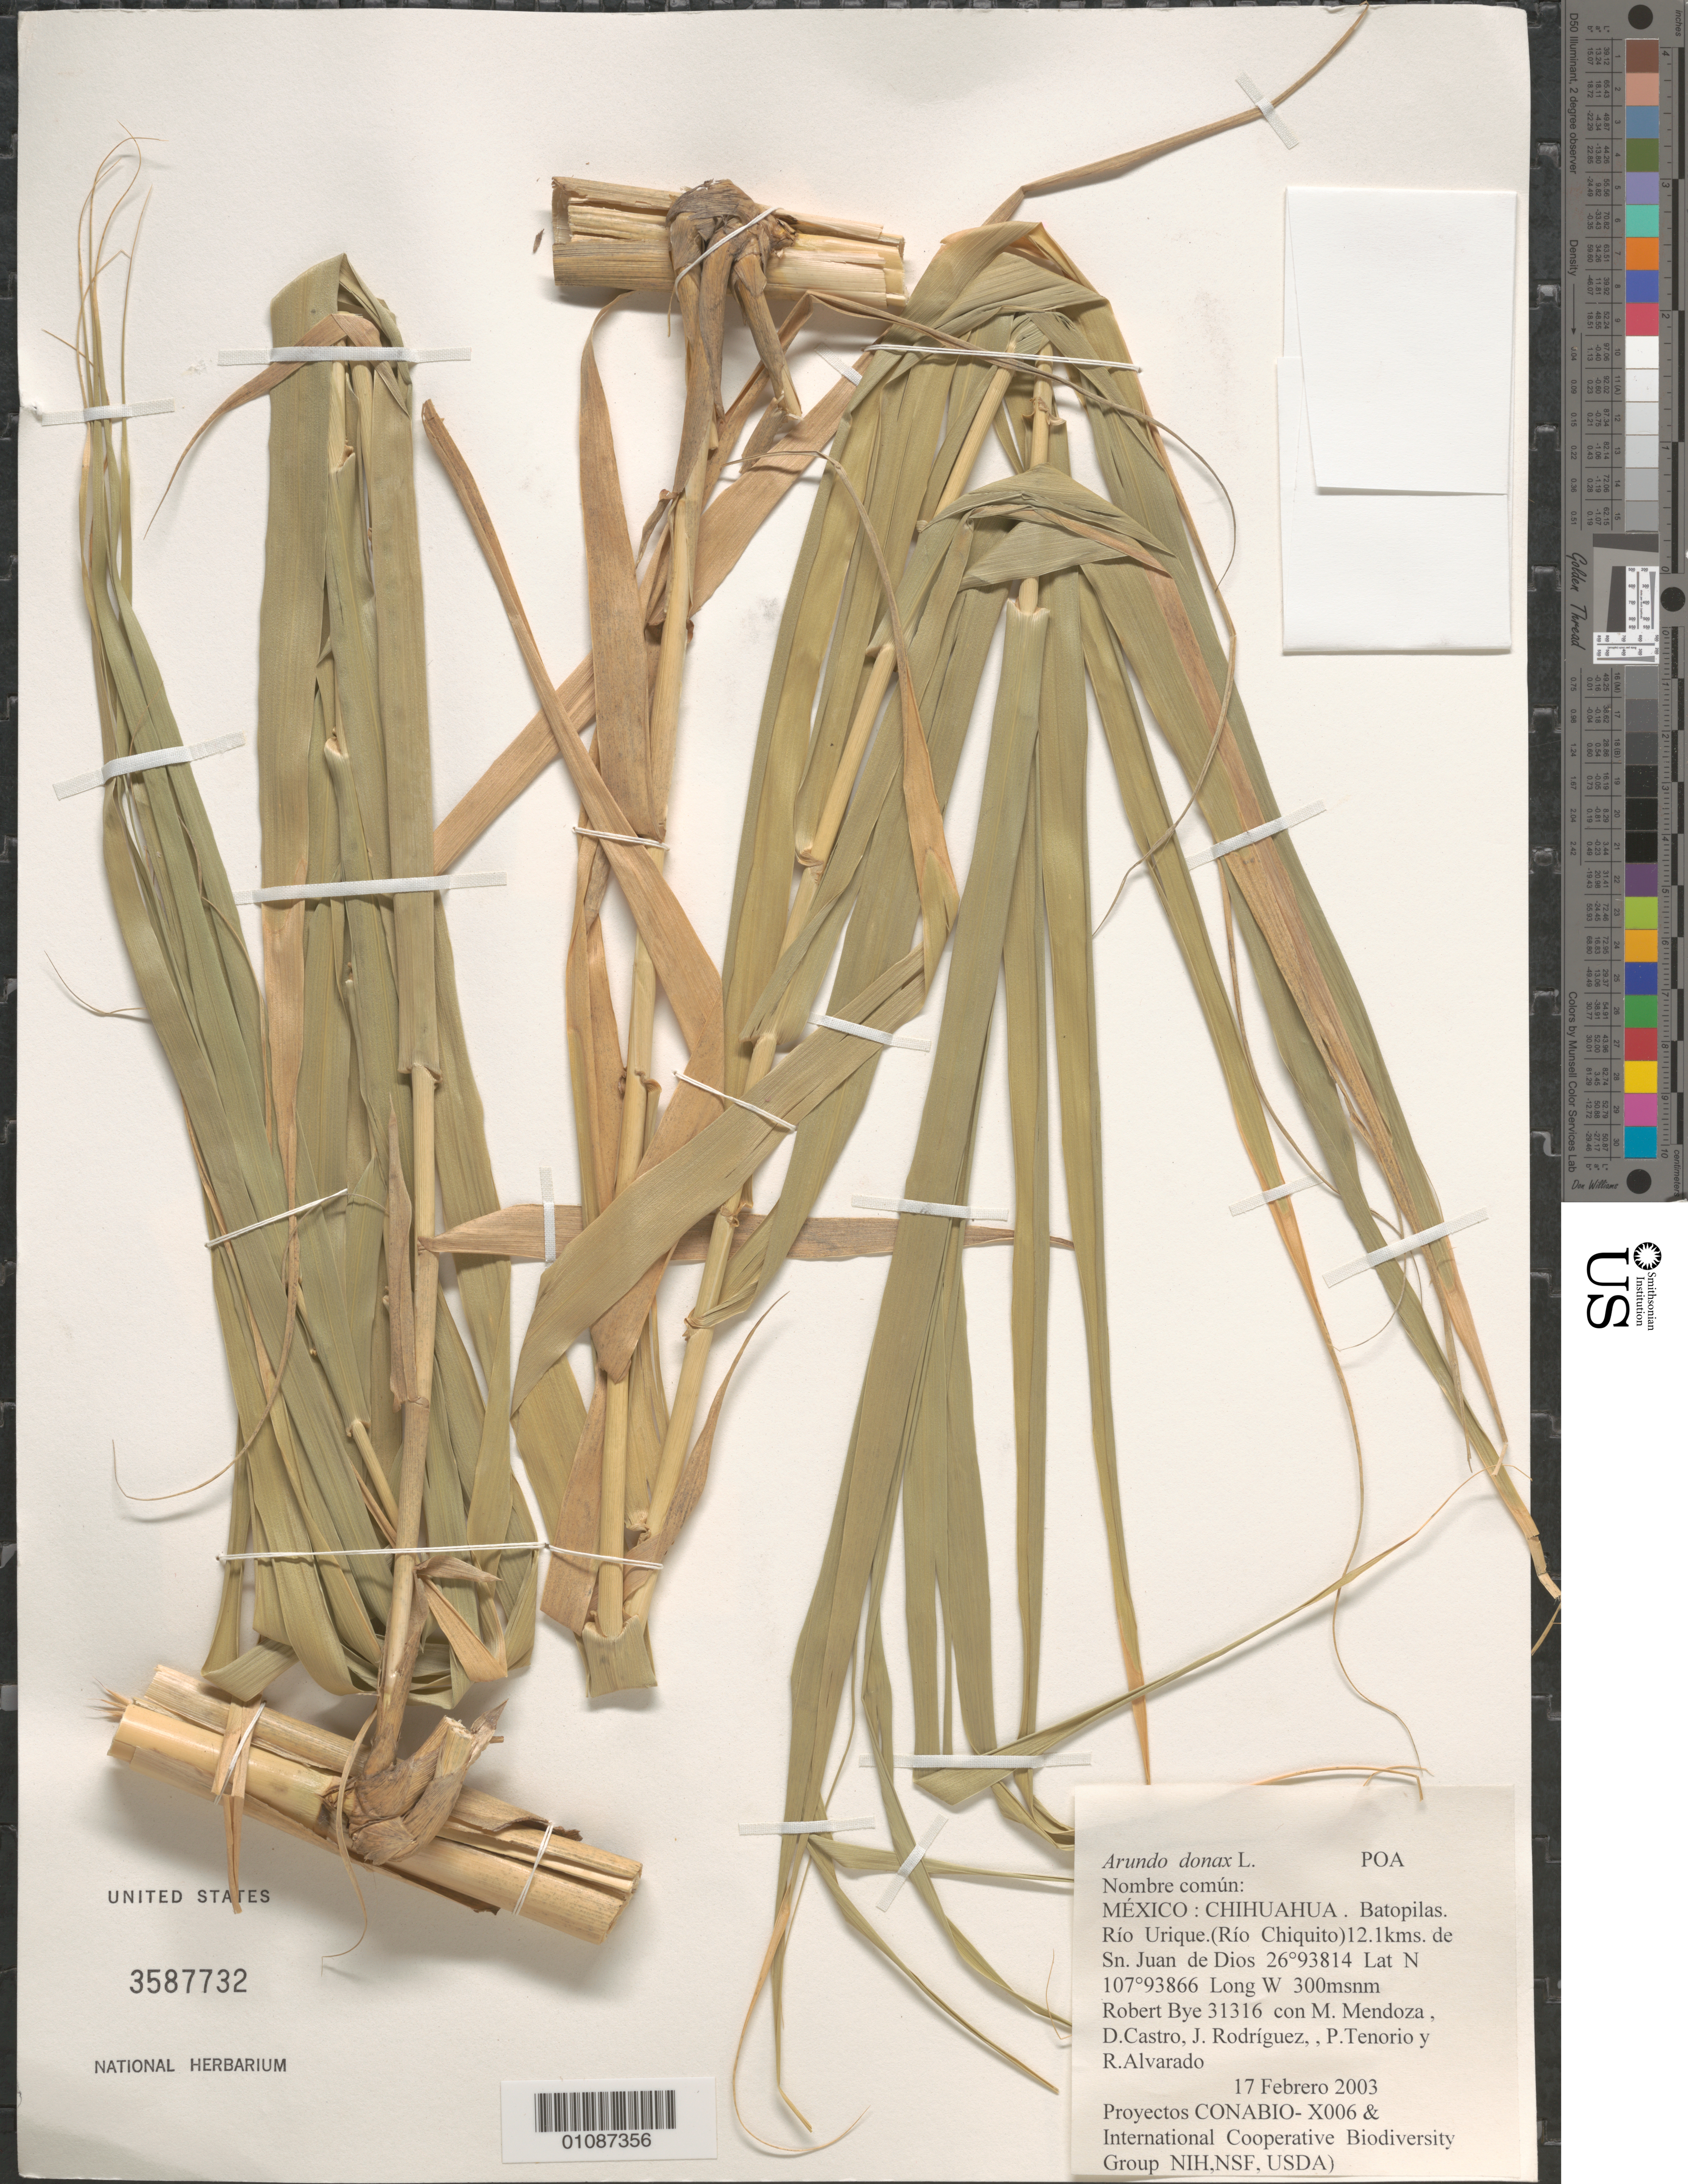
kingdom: Plantae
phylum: Tracheophyta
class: Liliopsida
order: Poales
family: Poaceae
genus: Arundo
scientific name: Arundo donax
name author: L.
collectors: R. A. Bye, M. Mendoza Garcia, D. Castro, J. Rodríguez, P. Tenorio L. & R. Alvarado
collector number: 31316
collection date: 2003-02-17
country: Mexico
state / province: Chihuahua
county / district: Batopilas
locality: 12.1 kms de San Juan de Dios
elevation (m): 300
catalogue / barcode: US 3587732